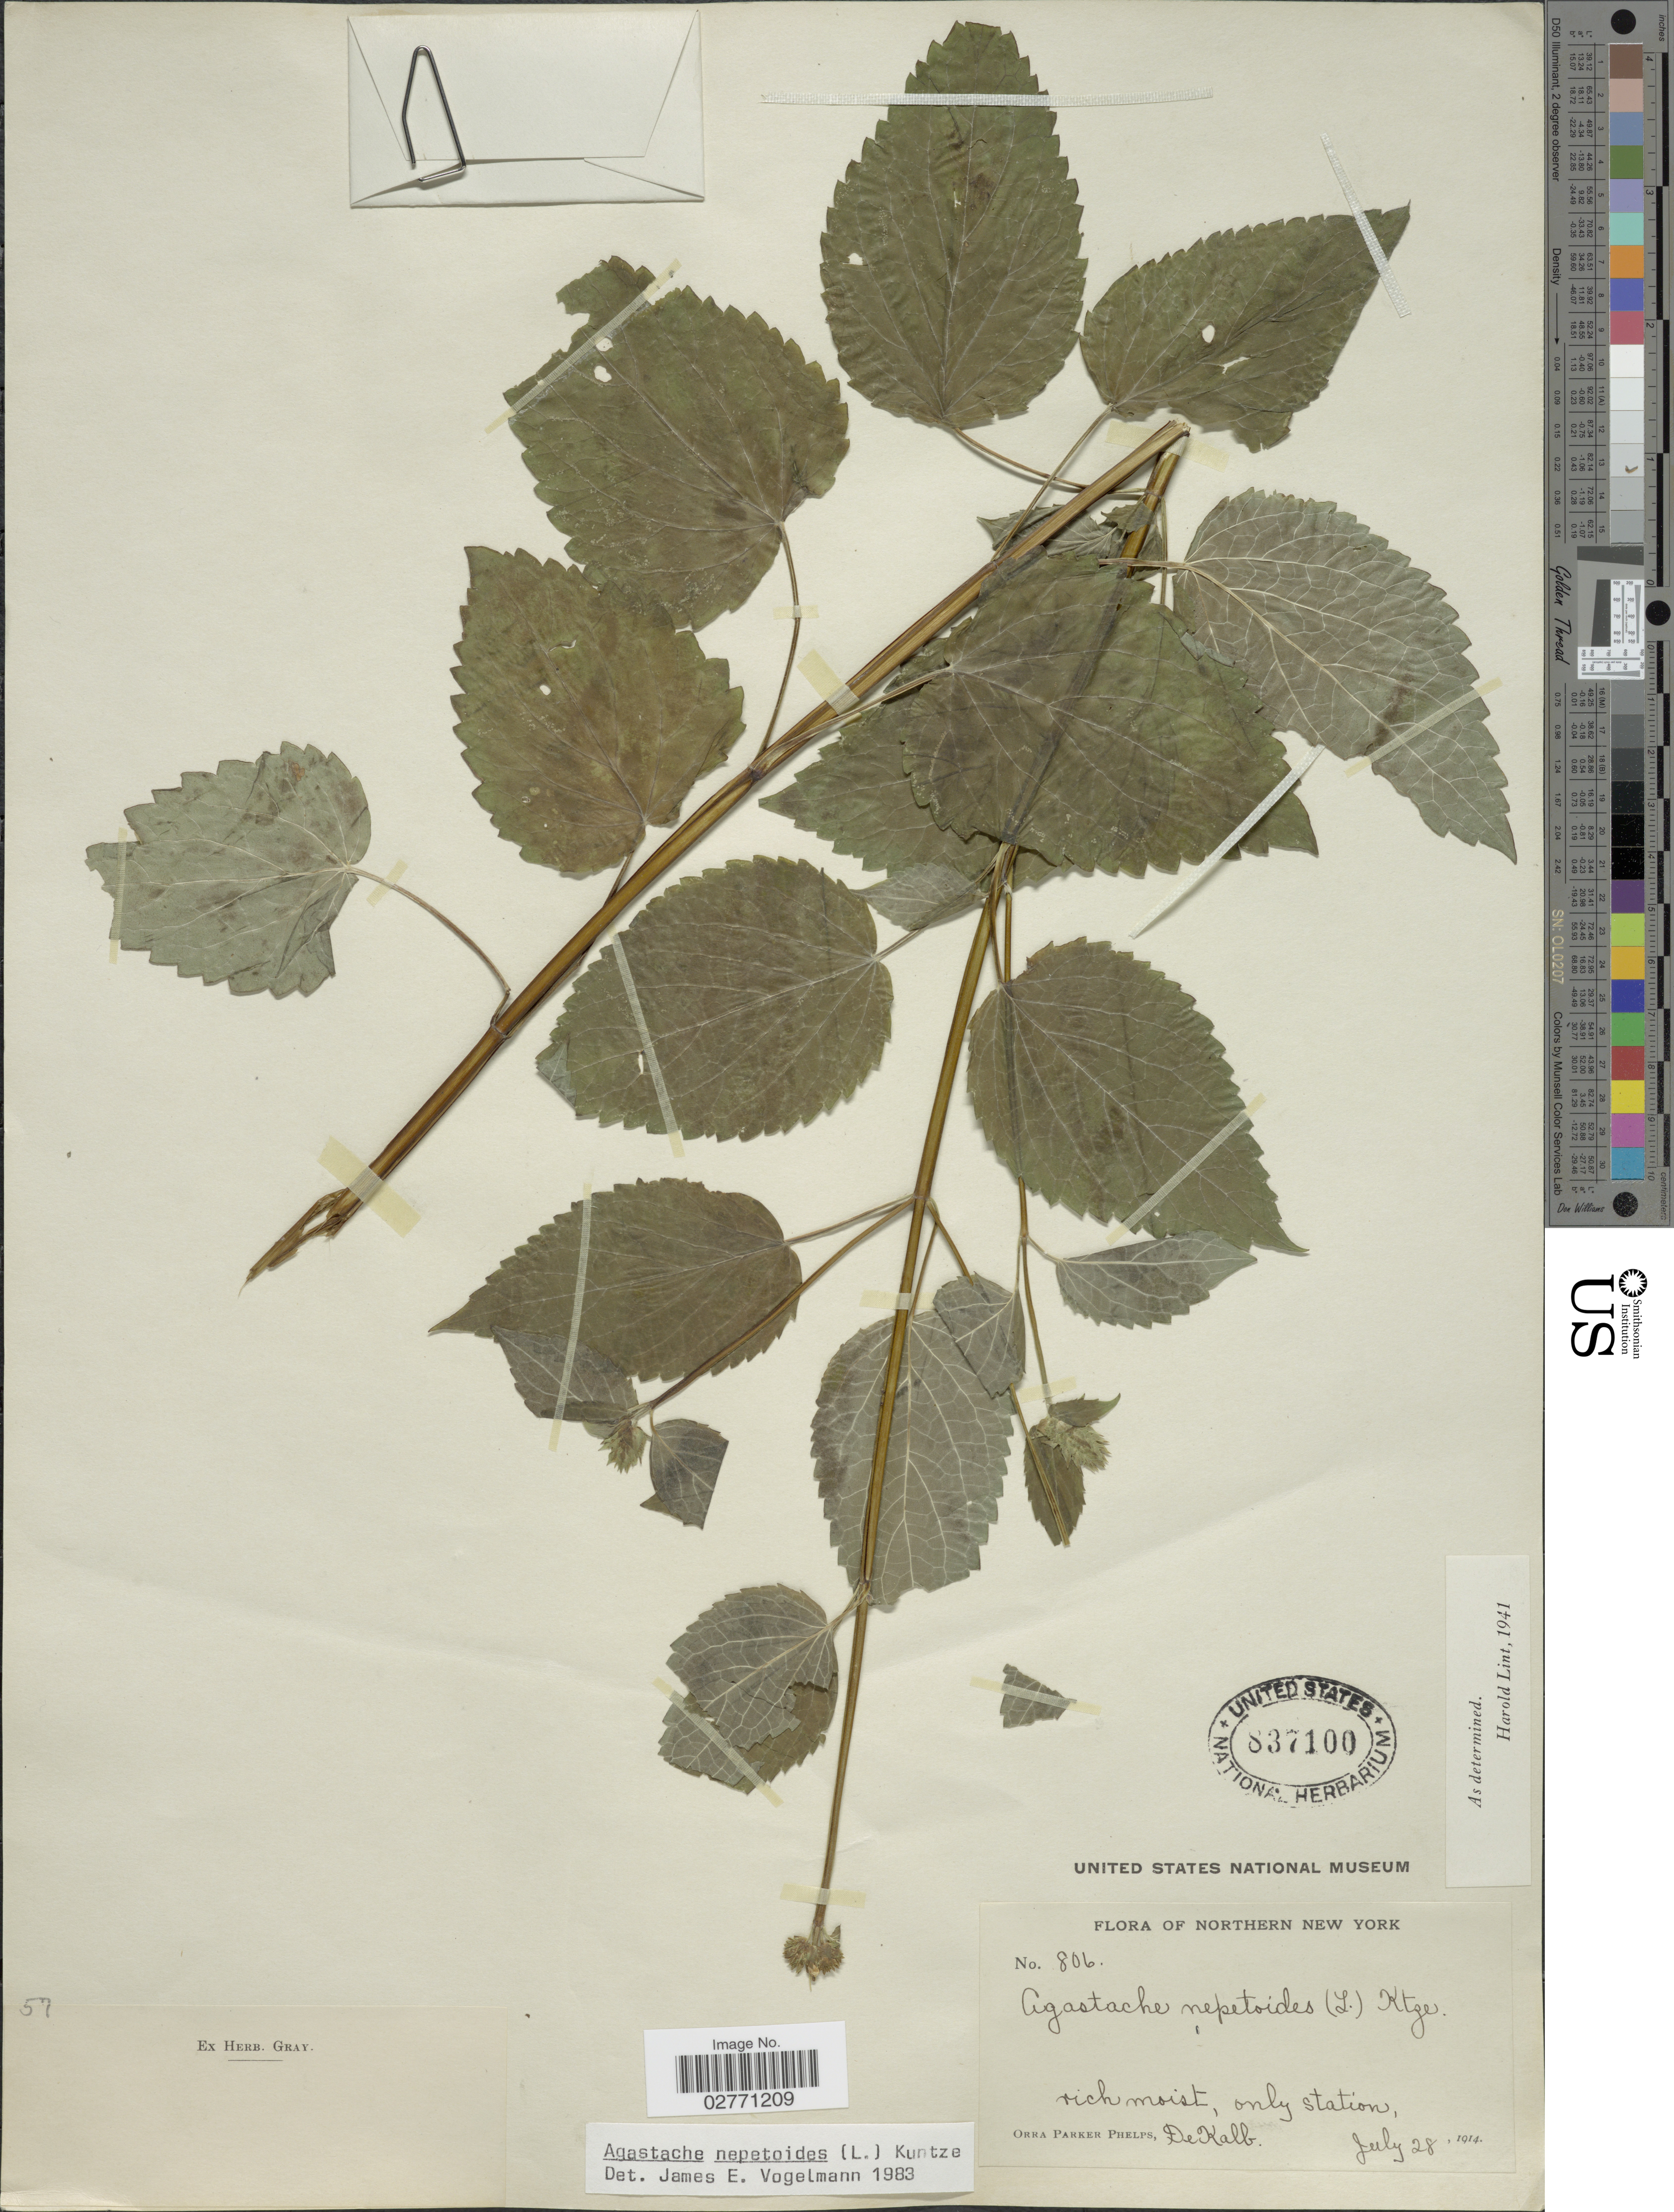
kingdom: Plantae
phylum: Tracheophyta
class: Magnoliopsida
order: Lamiales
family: Lamiaceae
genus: Agastache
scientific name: Agastache nepetoides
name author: (L.) Kuntze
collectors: O. P. Phelps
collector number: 806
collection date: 1914-07-28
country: United States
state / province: New York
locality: Northern New York. Rich moist, only station, De Kalb.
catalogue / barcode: US 837100